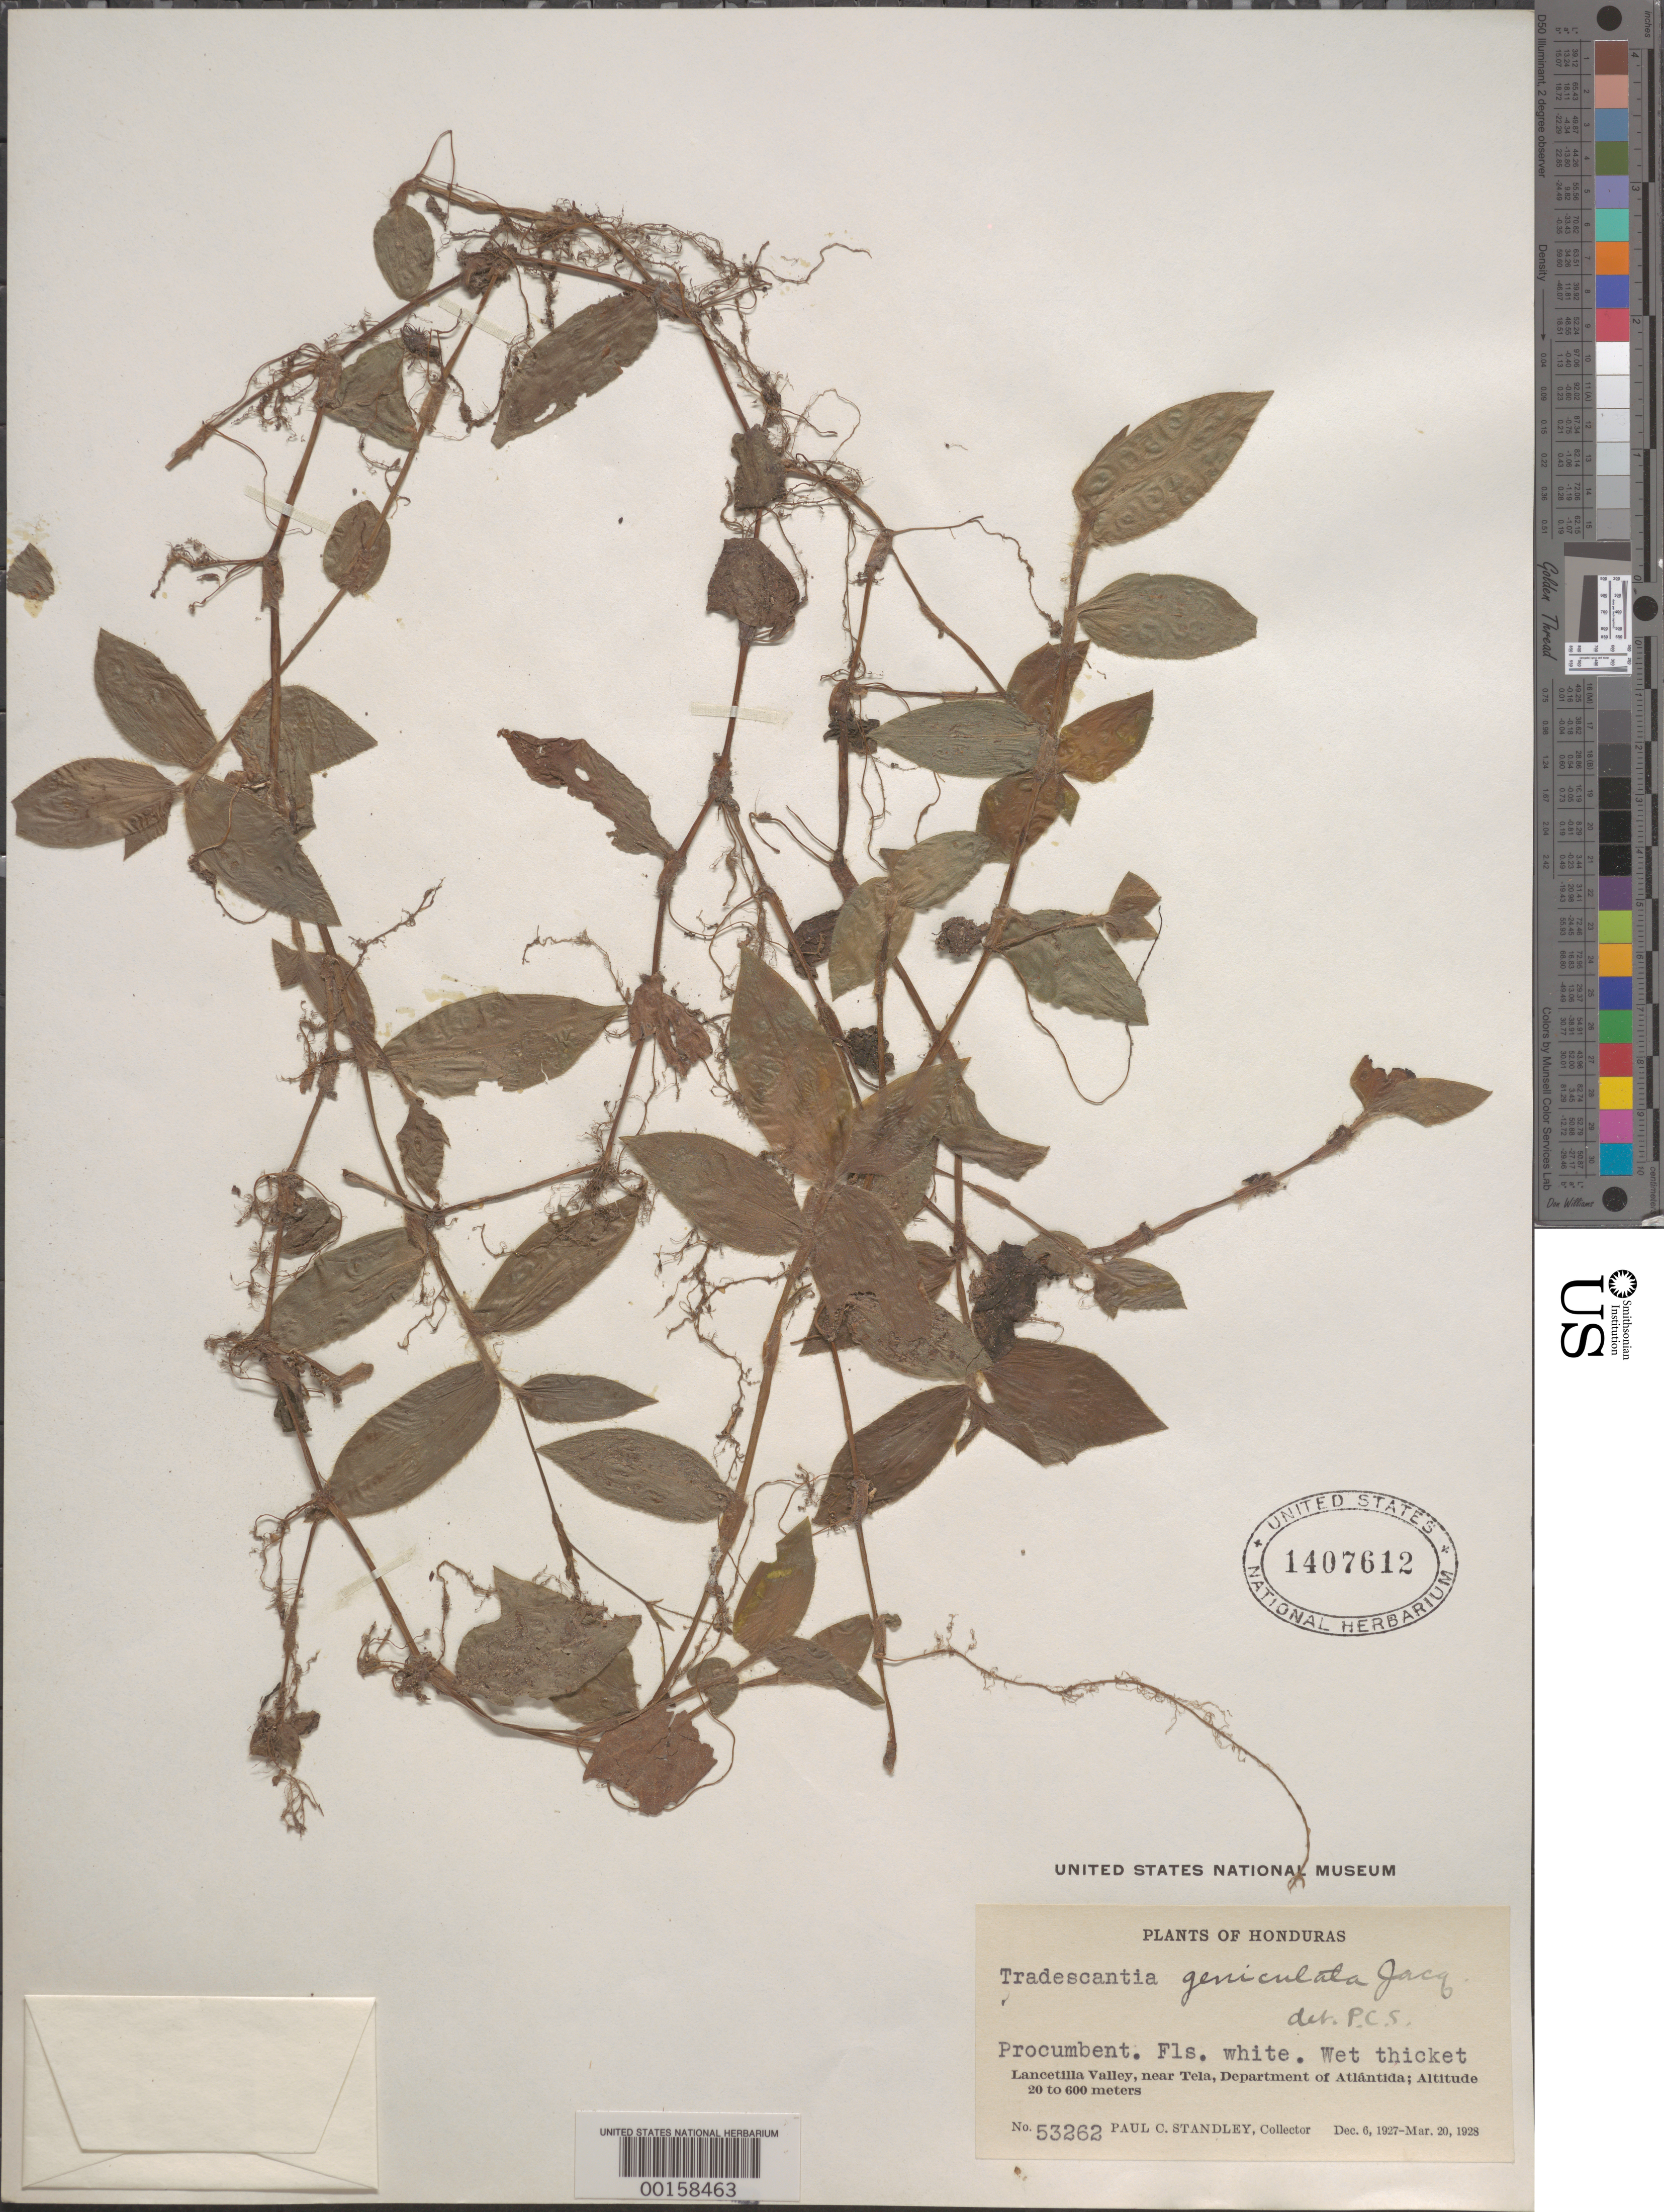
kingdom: Plantae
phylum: Tracheophyta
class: Liliopsida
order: Commelinales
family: Commelinaceae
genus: Gibasis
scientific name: Gibasis geniculata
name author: (Jacq.) Rohweder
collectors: P. C. Standley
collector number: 53262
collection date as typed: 06 Dec 1927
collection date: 1927-12-06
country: Honduras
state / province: Atlántida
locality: Lancetilla Valley, near Tela.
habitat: Wet thicket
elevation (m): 20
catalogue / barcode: US 1407612